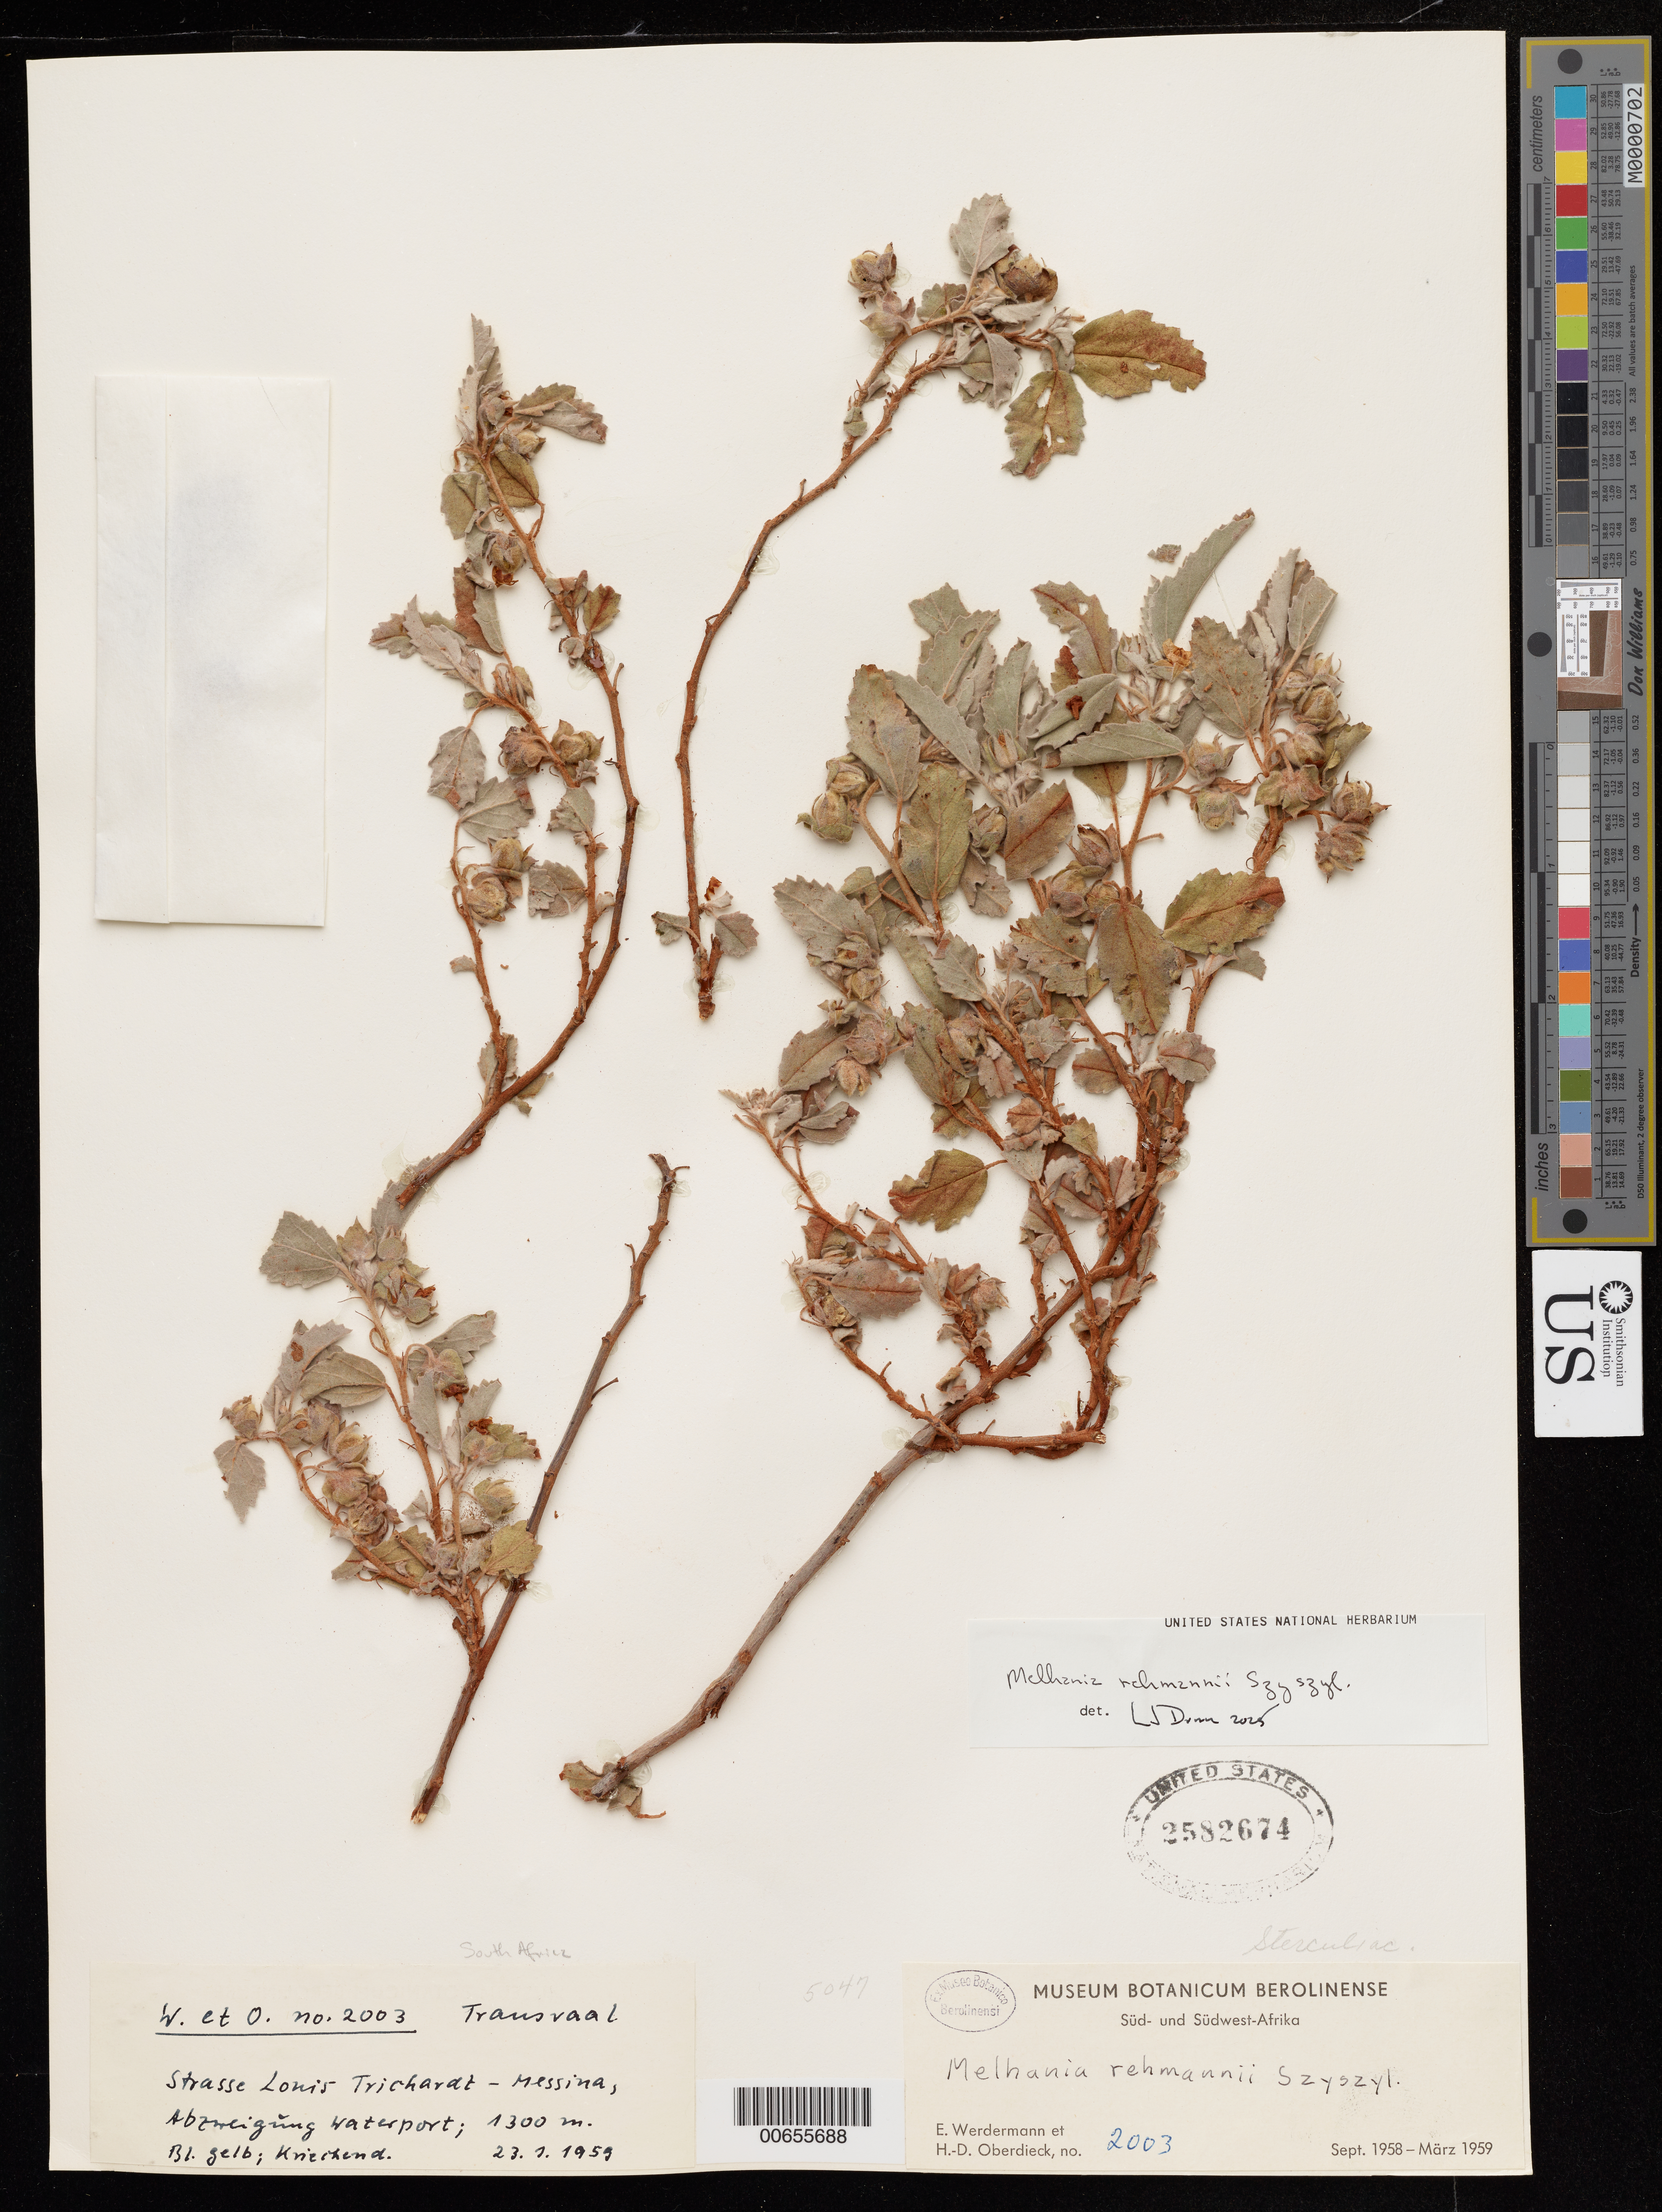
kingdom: Plantae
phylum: Tracheophyta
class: Magnoliopsida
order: Malvales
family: Malvaceae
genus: Melhania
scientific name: Melhania rehmannii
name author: Szyszyl.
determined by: Dorr, L. J., (BOT), Smithsonian Institution - National Museum of Natural History (UNITED STATES)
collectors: E. Werdermann & H. Oberdieck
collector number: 2003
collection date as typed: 23 Jan 1959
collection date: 1959-01-23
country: South Africa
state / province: Limpopo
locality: Strasse Louis Trichardt-Messina, Abzweigung Waterport [sic]. Transvaal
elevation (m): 1300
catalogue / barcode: US 2582674